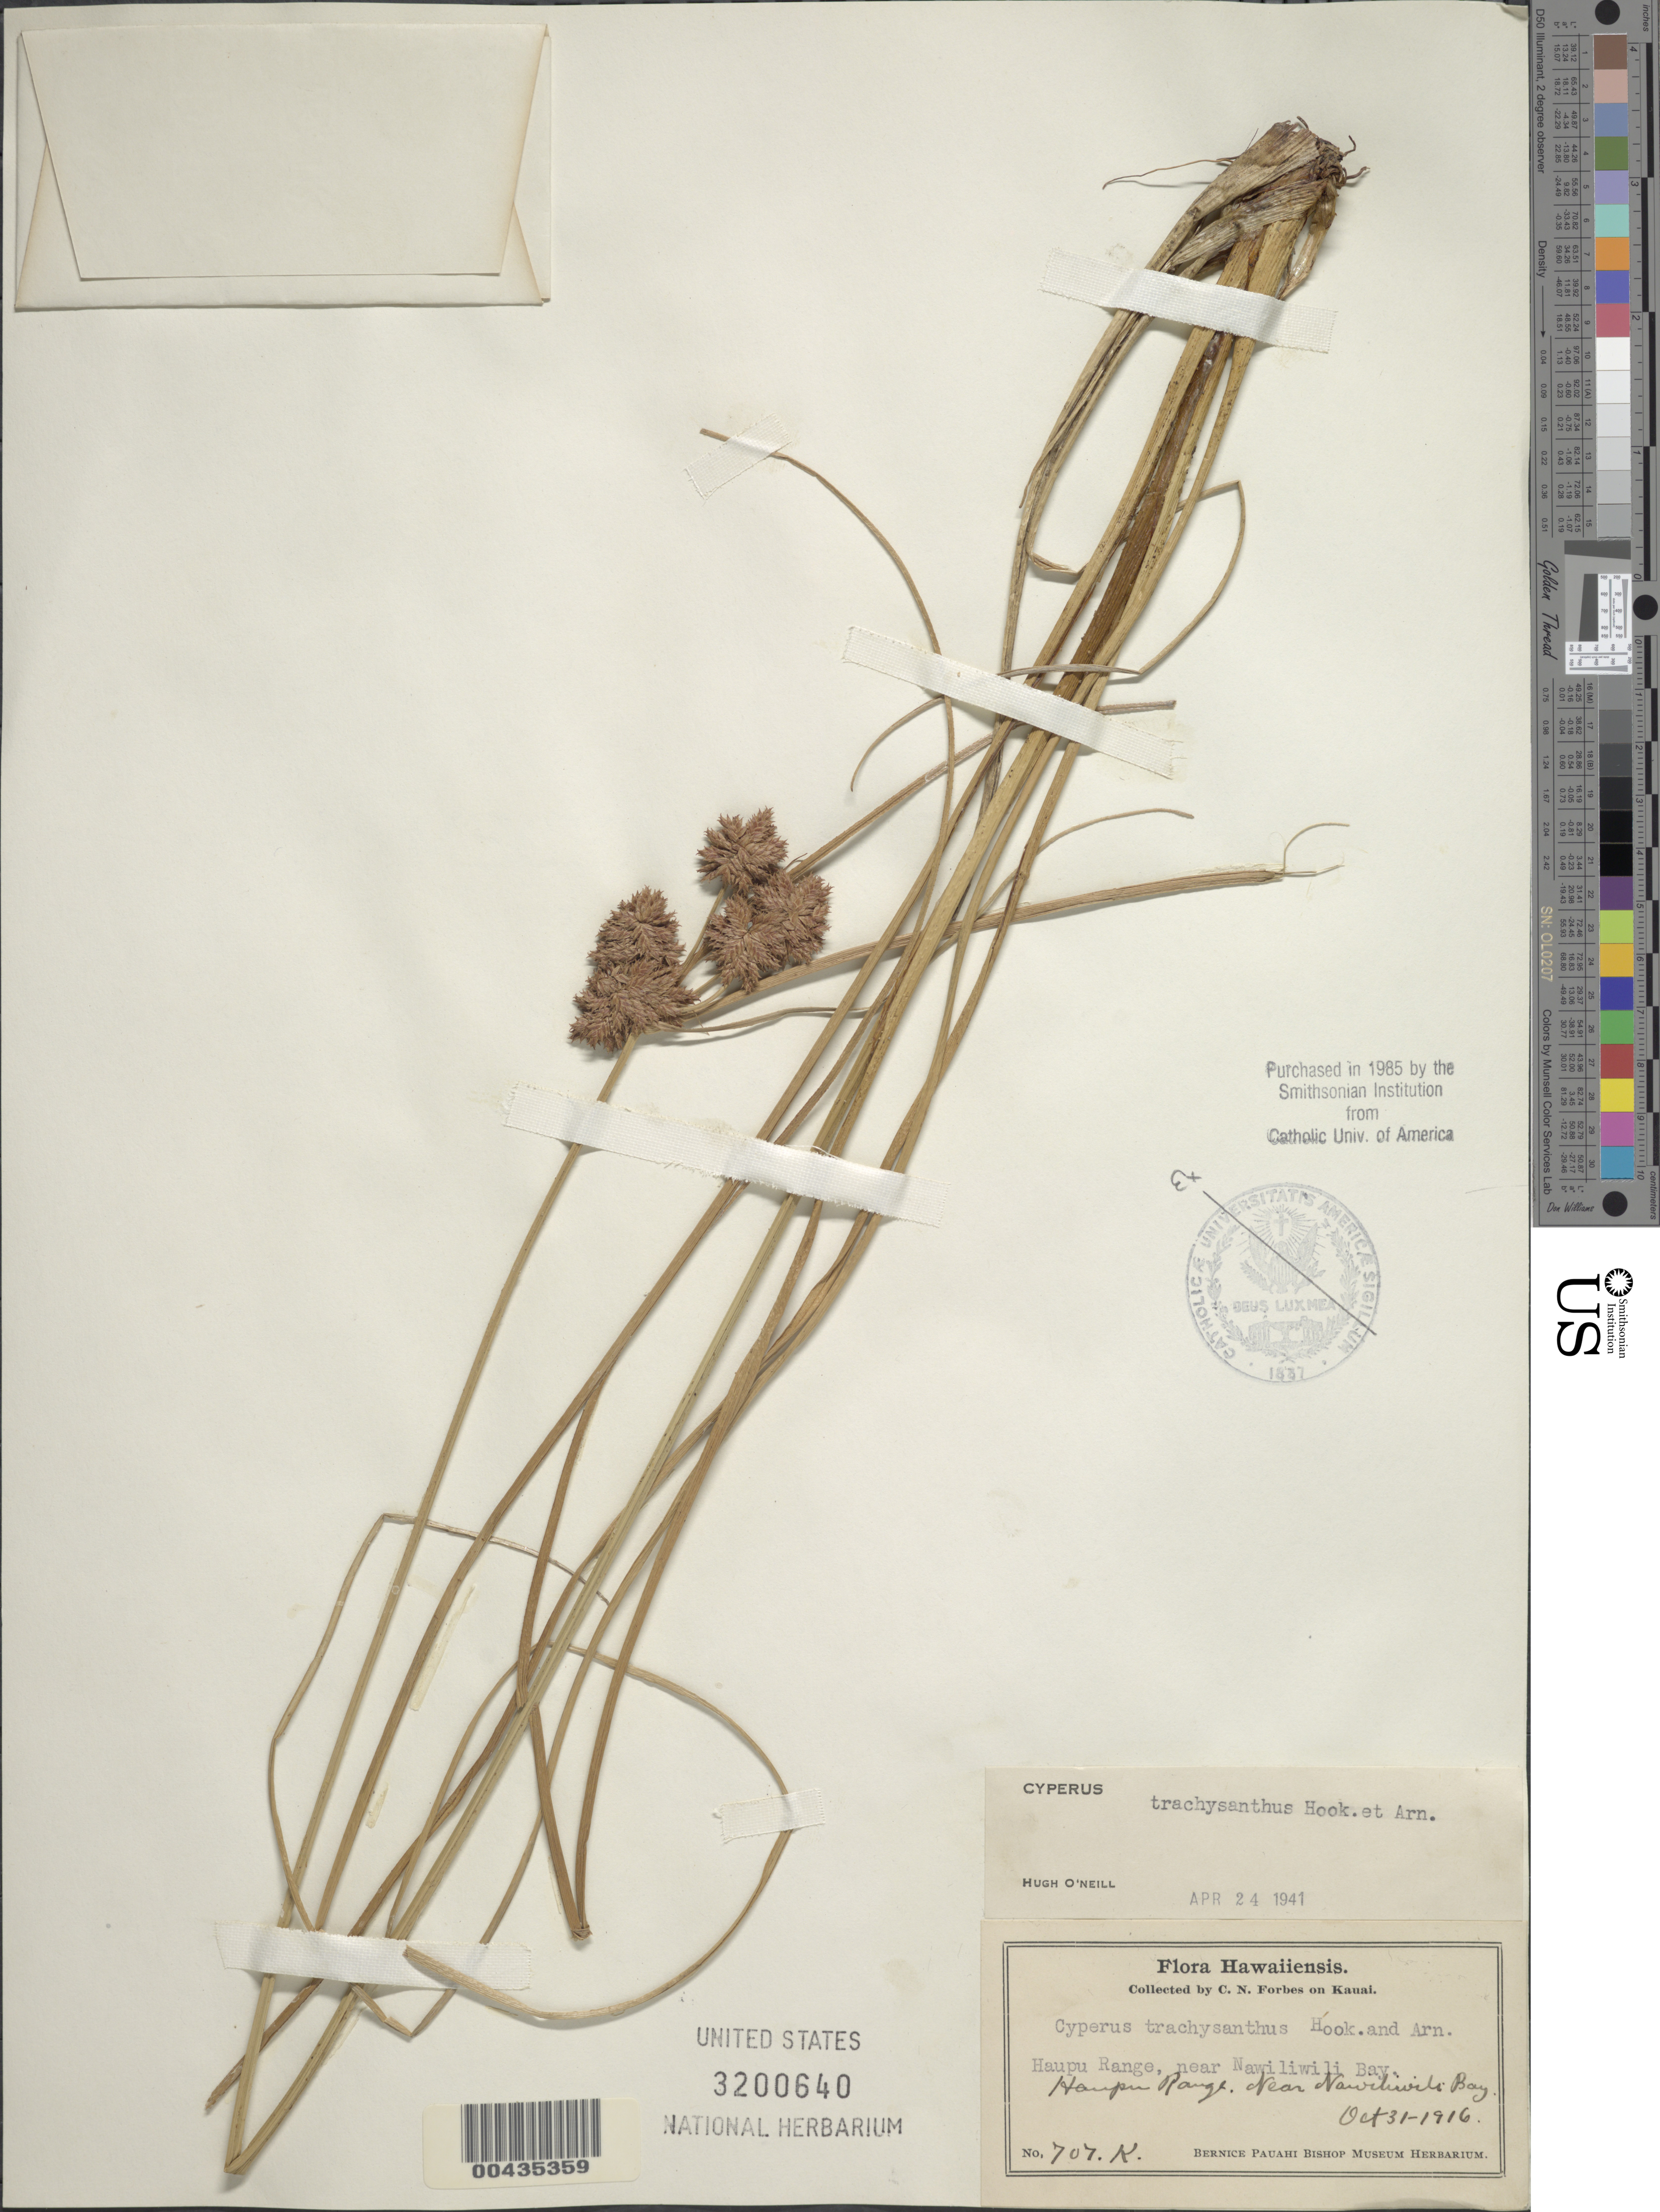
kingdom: Plantae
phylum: Tracheophyta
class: Liliopsida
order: Poales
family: Cyperaceae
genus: Cyperus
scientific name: Cyperus trachysanthos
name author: Hook. & Arn.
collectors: C. N. Forbes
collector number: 707.K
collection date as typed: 31 Oct 1916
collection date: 1916-10-31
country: United States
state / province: Hawaii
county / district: Kauai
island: Kaua'i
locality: Haupu Range, near Nawiliwili Bay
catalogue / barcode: US 3200640